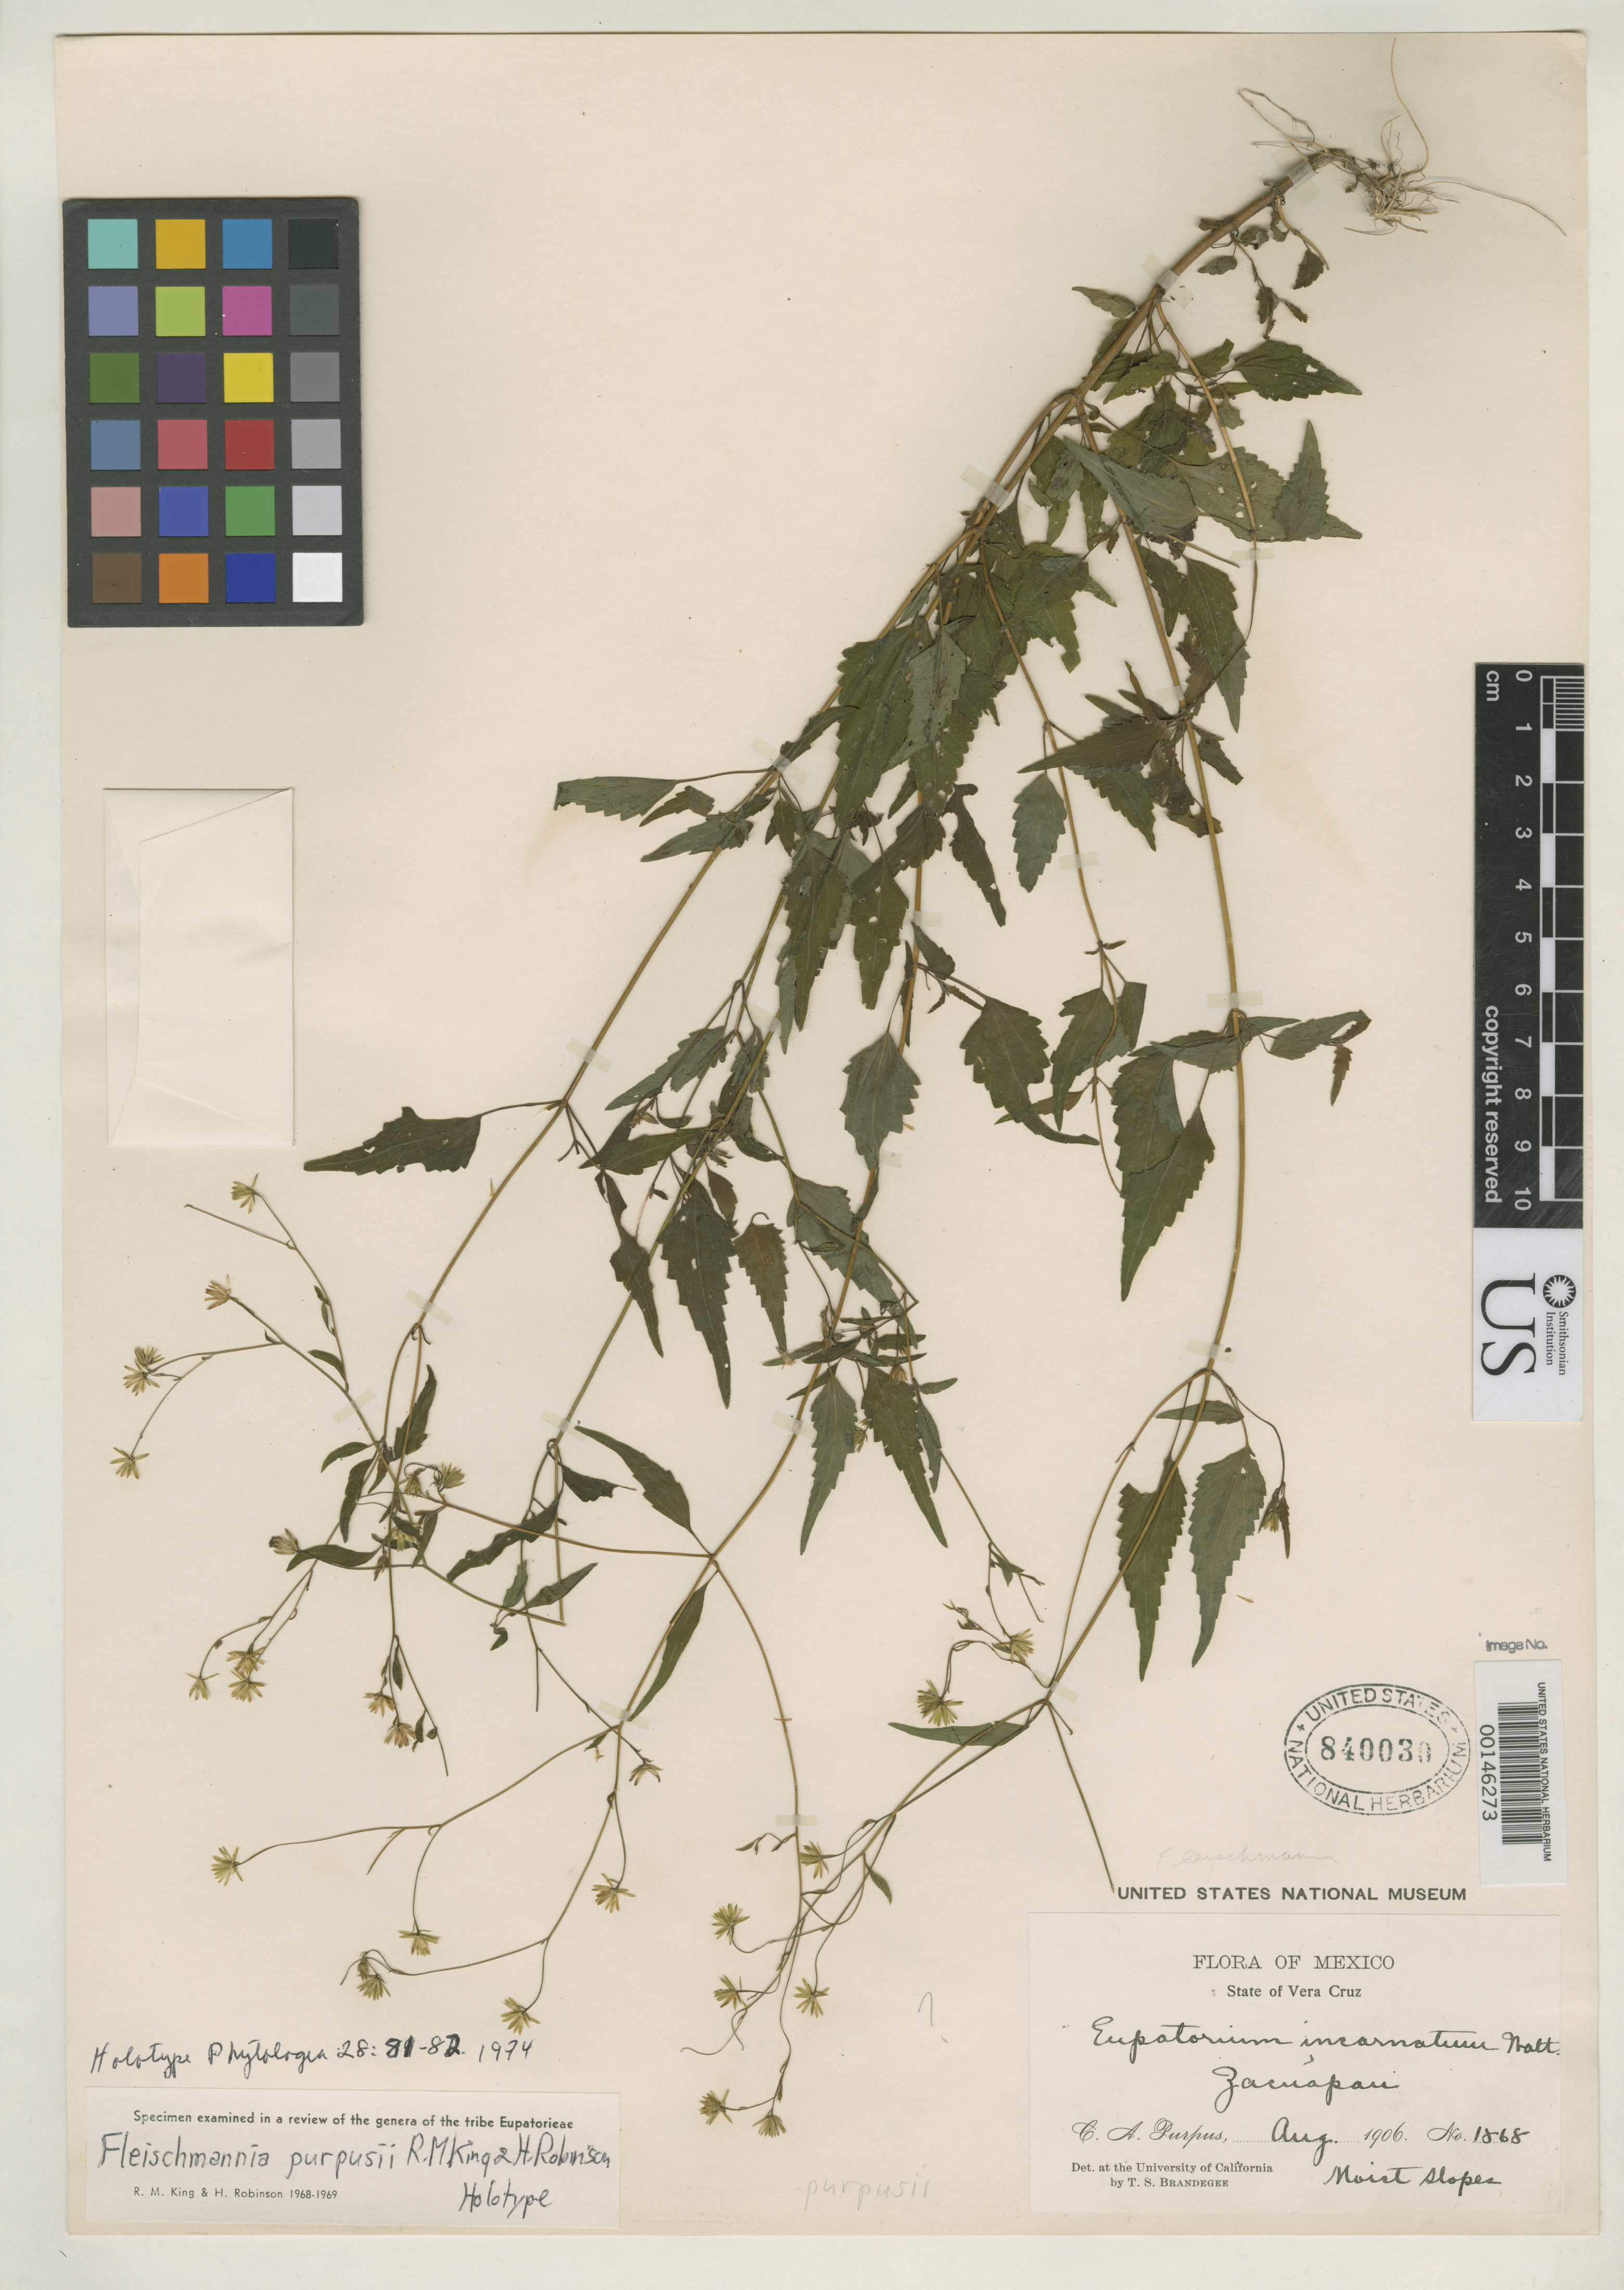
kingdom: Plantae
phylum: Tracheophyta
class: Magnoliopsida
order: Asterales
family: Asteraceae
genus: Fleischmannia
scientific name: Fleischmannia purpusii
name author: R.M. King & H. Rob.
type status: Holotype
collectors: C. A. Purpus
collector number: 1868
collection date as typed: Aug 1906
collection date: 1906-08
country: Mexico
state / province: Veracruz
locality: Zacuapau.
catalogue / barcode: US 840030